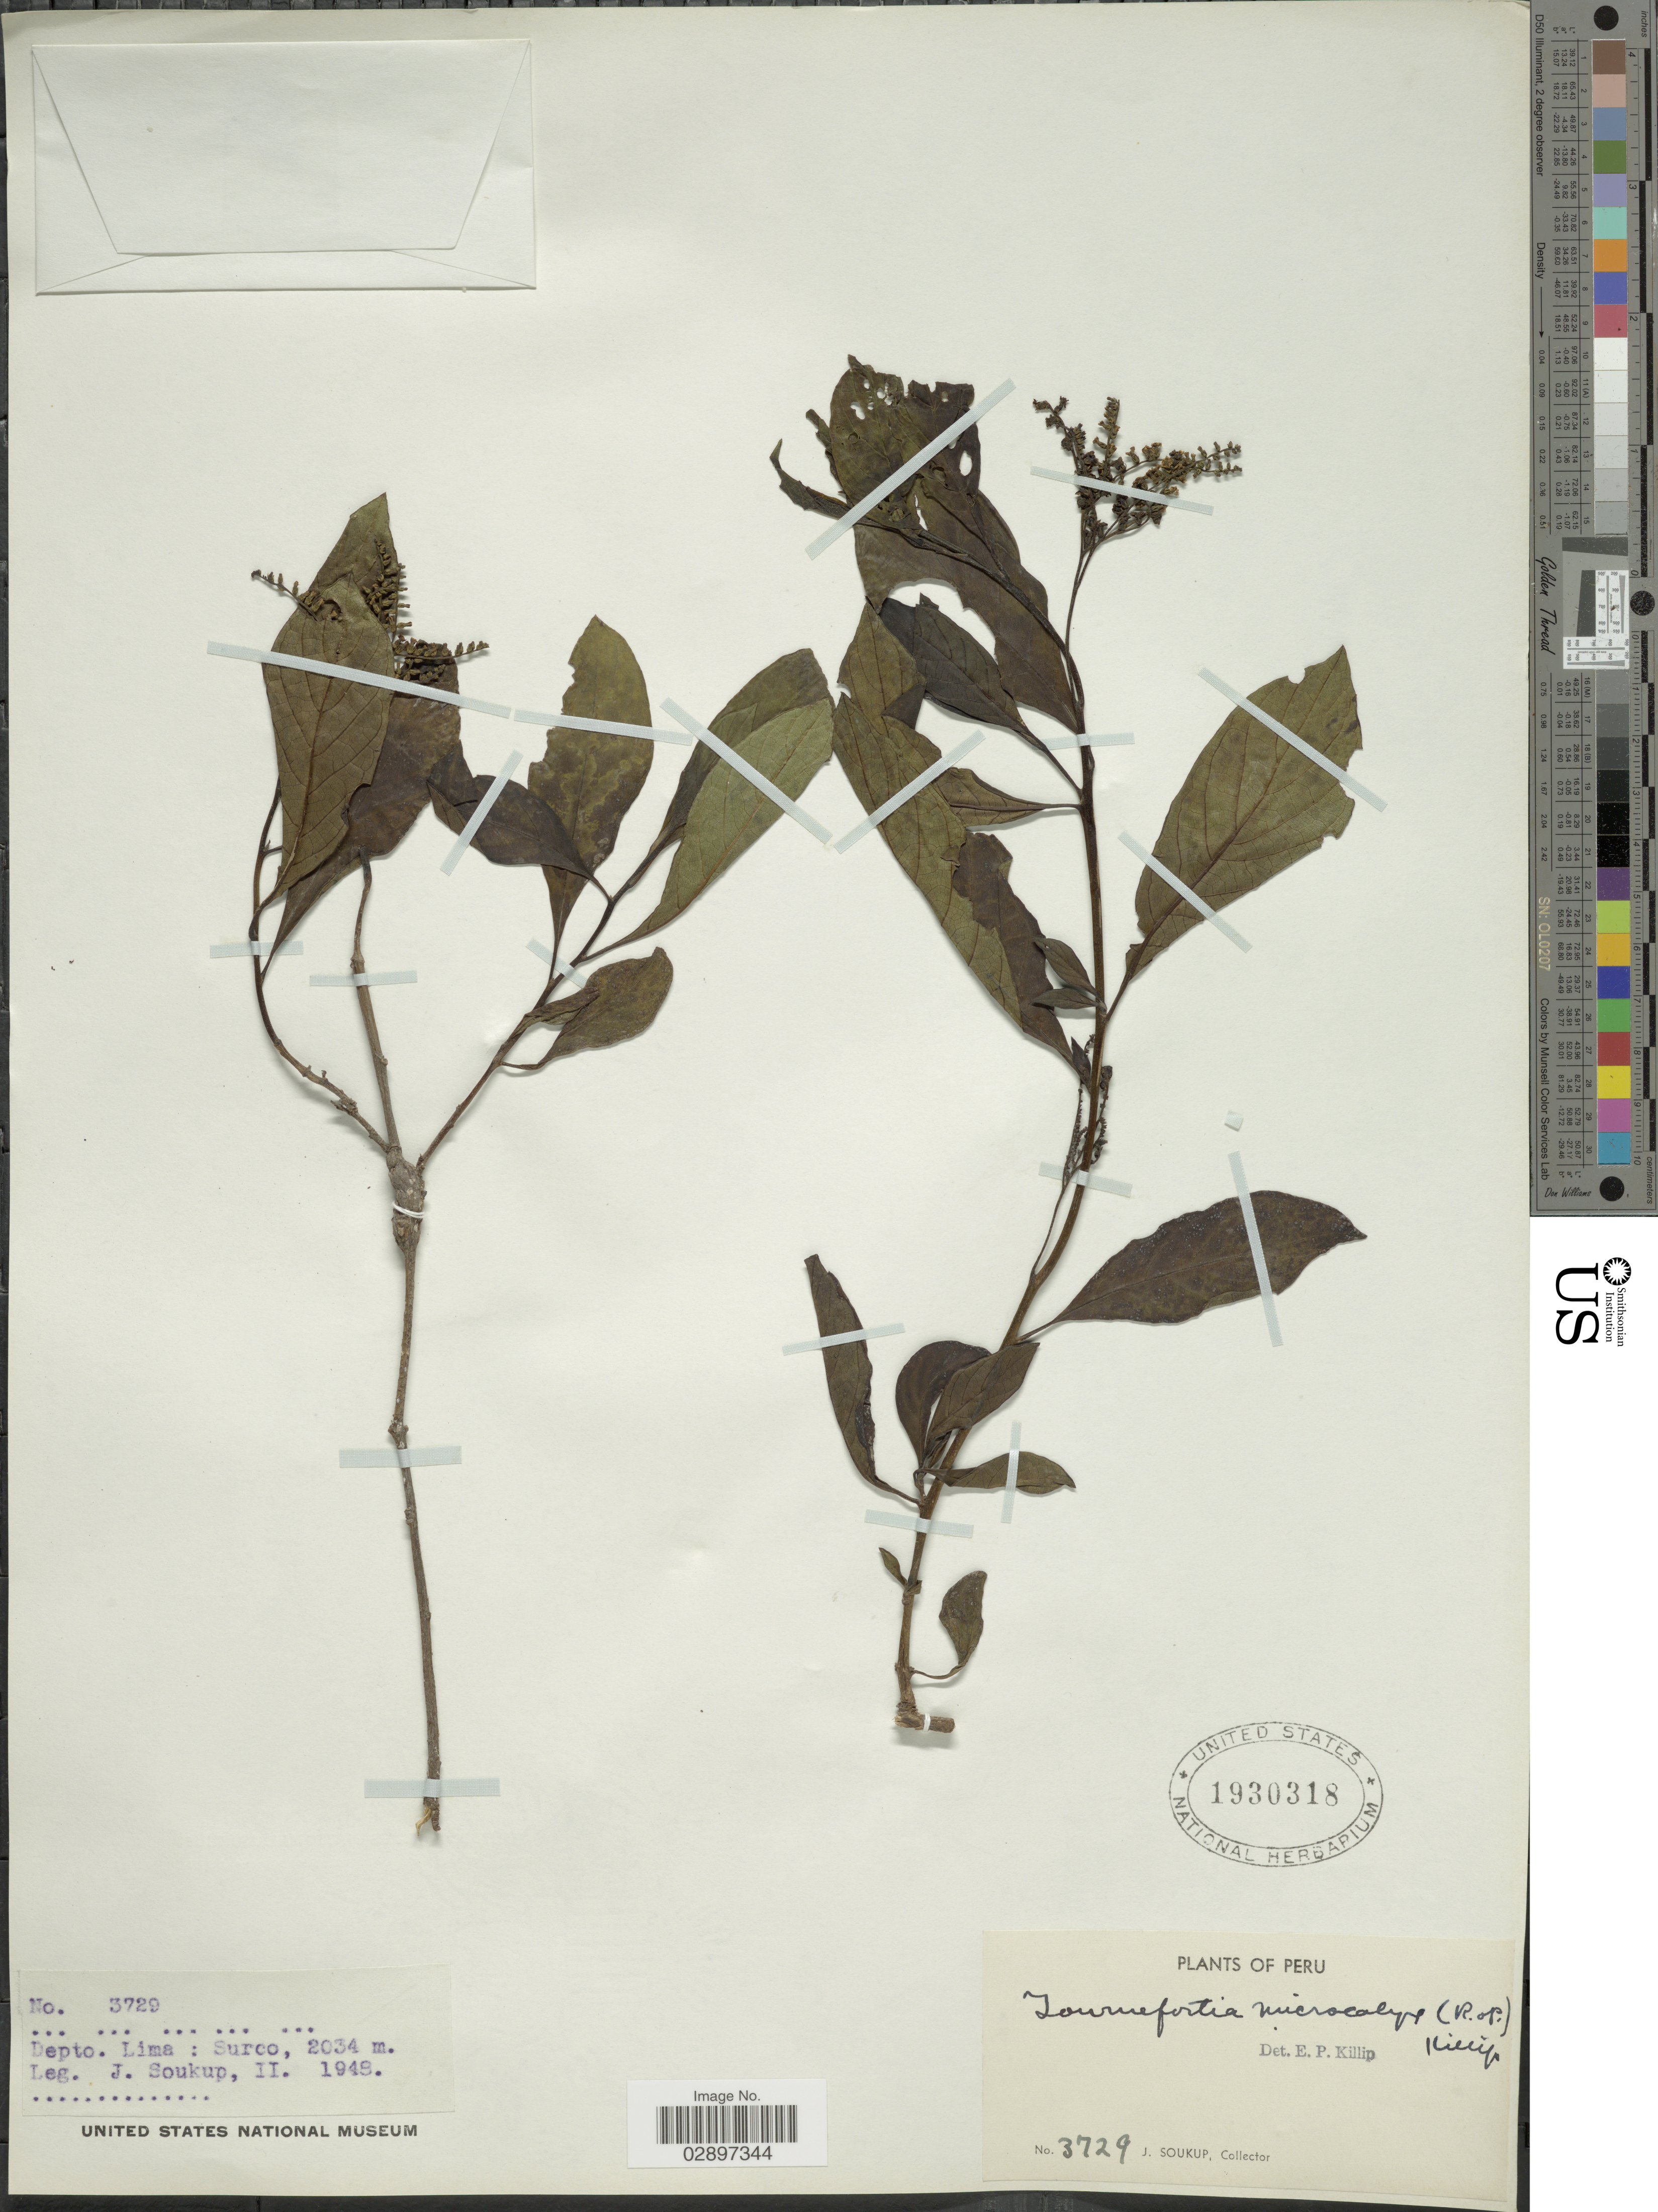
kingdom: Plantae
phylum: Tracheophyta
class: Magnoliopsida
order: Boraginales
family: Heliotropiaceae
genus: Tournefortia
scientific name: Tournefortia microcalyx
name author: (Ruiz & Pav.) I.M. Johnst.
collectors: J. Soukup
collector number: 3729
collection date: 1948-02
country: Peru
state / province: Lima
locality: Dept. Lima; Surco.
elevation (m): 2034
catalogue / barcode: US 1930318